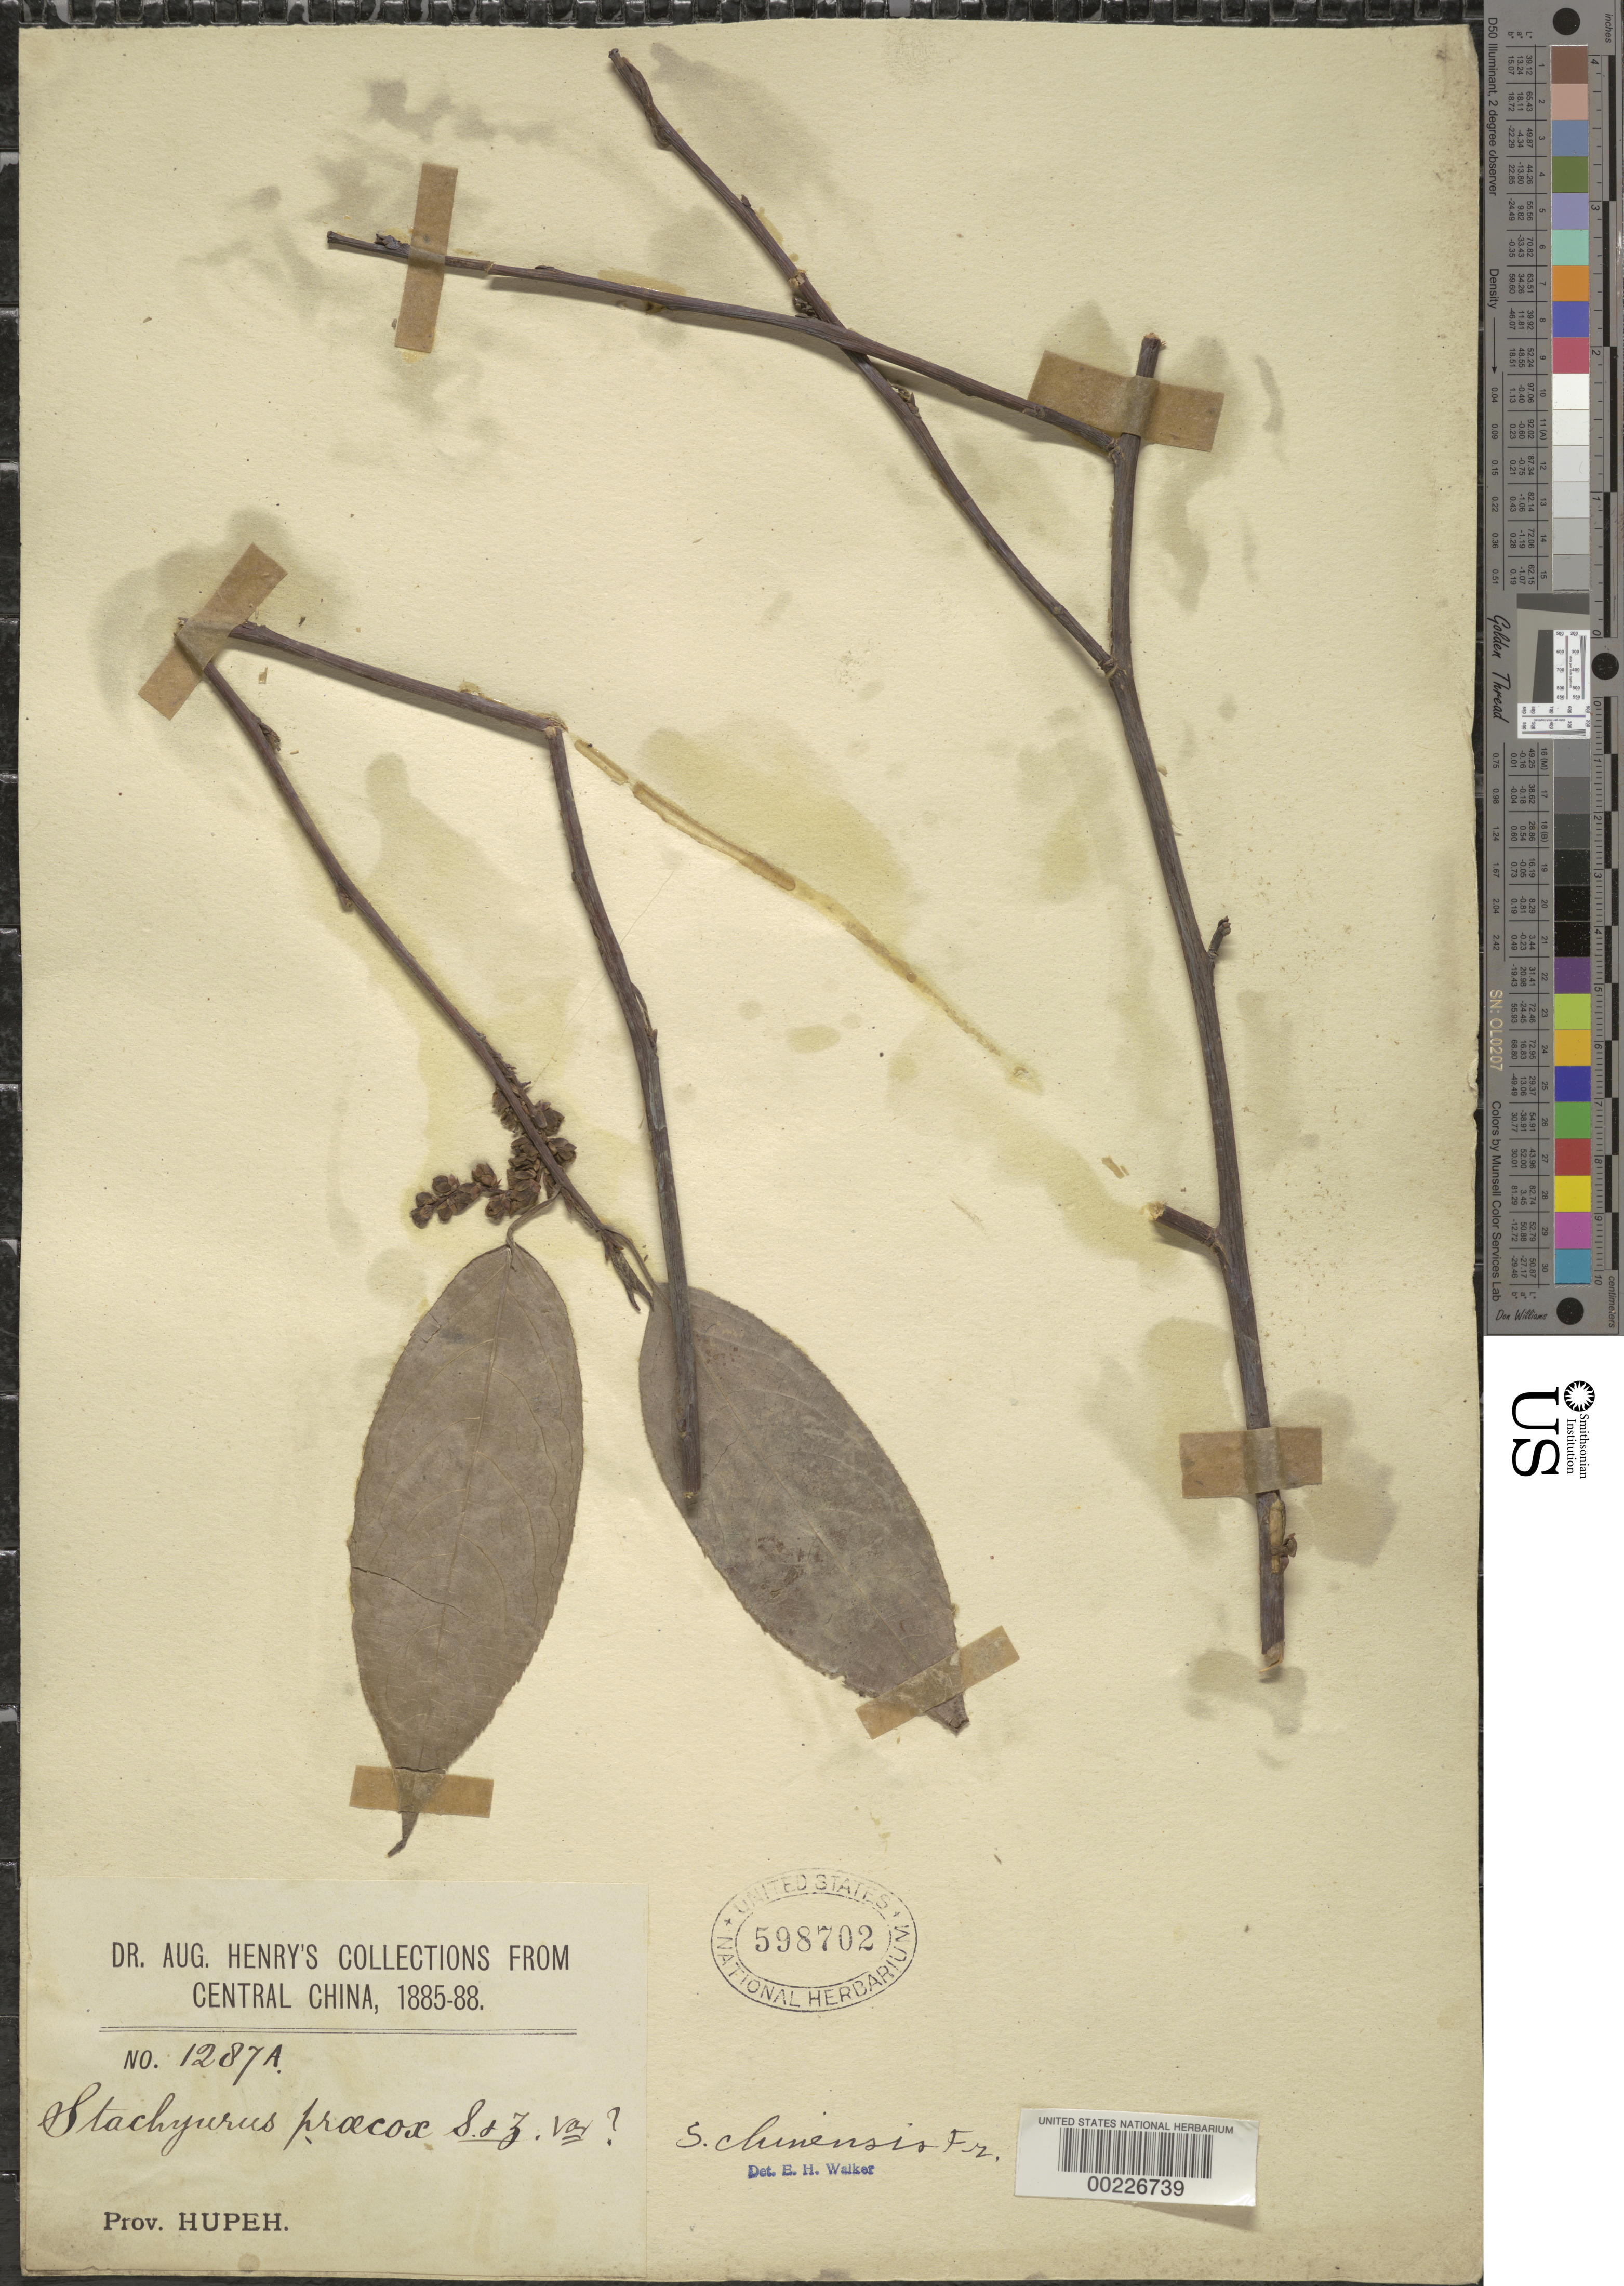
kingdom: Plantae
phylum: Tracheophyta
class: Magnoliopsida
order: Crossosomatales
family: Stachyuraceae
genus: Stachyurus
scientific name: Stachyurus chinensis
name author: Franch.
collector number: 1287a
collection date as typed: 1885 to -- -- 1888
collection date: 1885/1888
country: China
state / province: Hubei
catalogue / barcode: US 598702